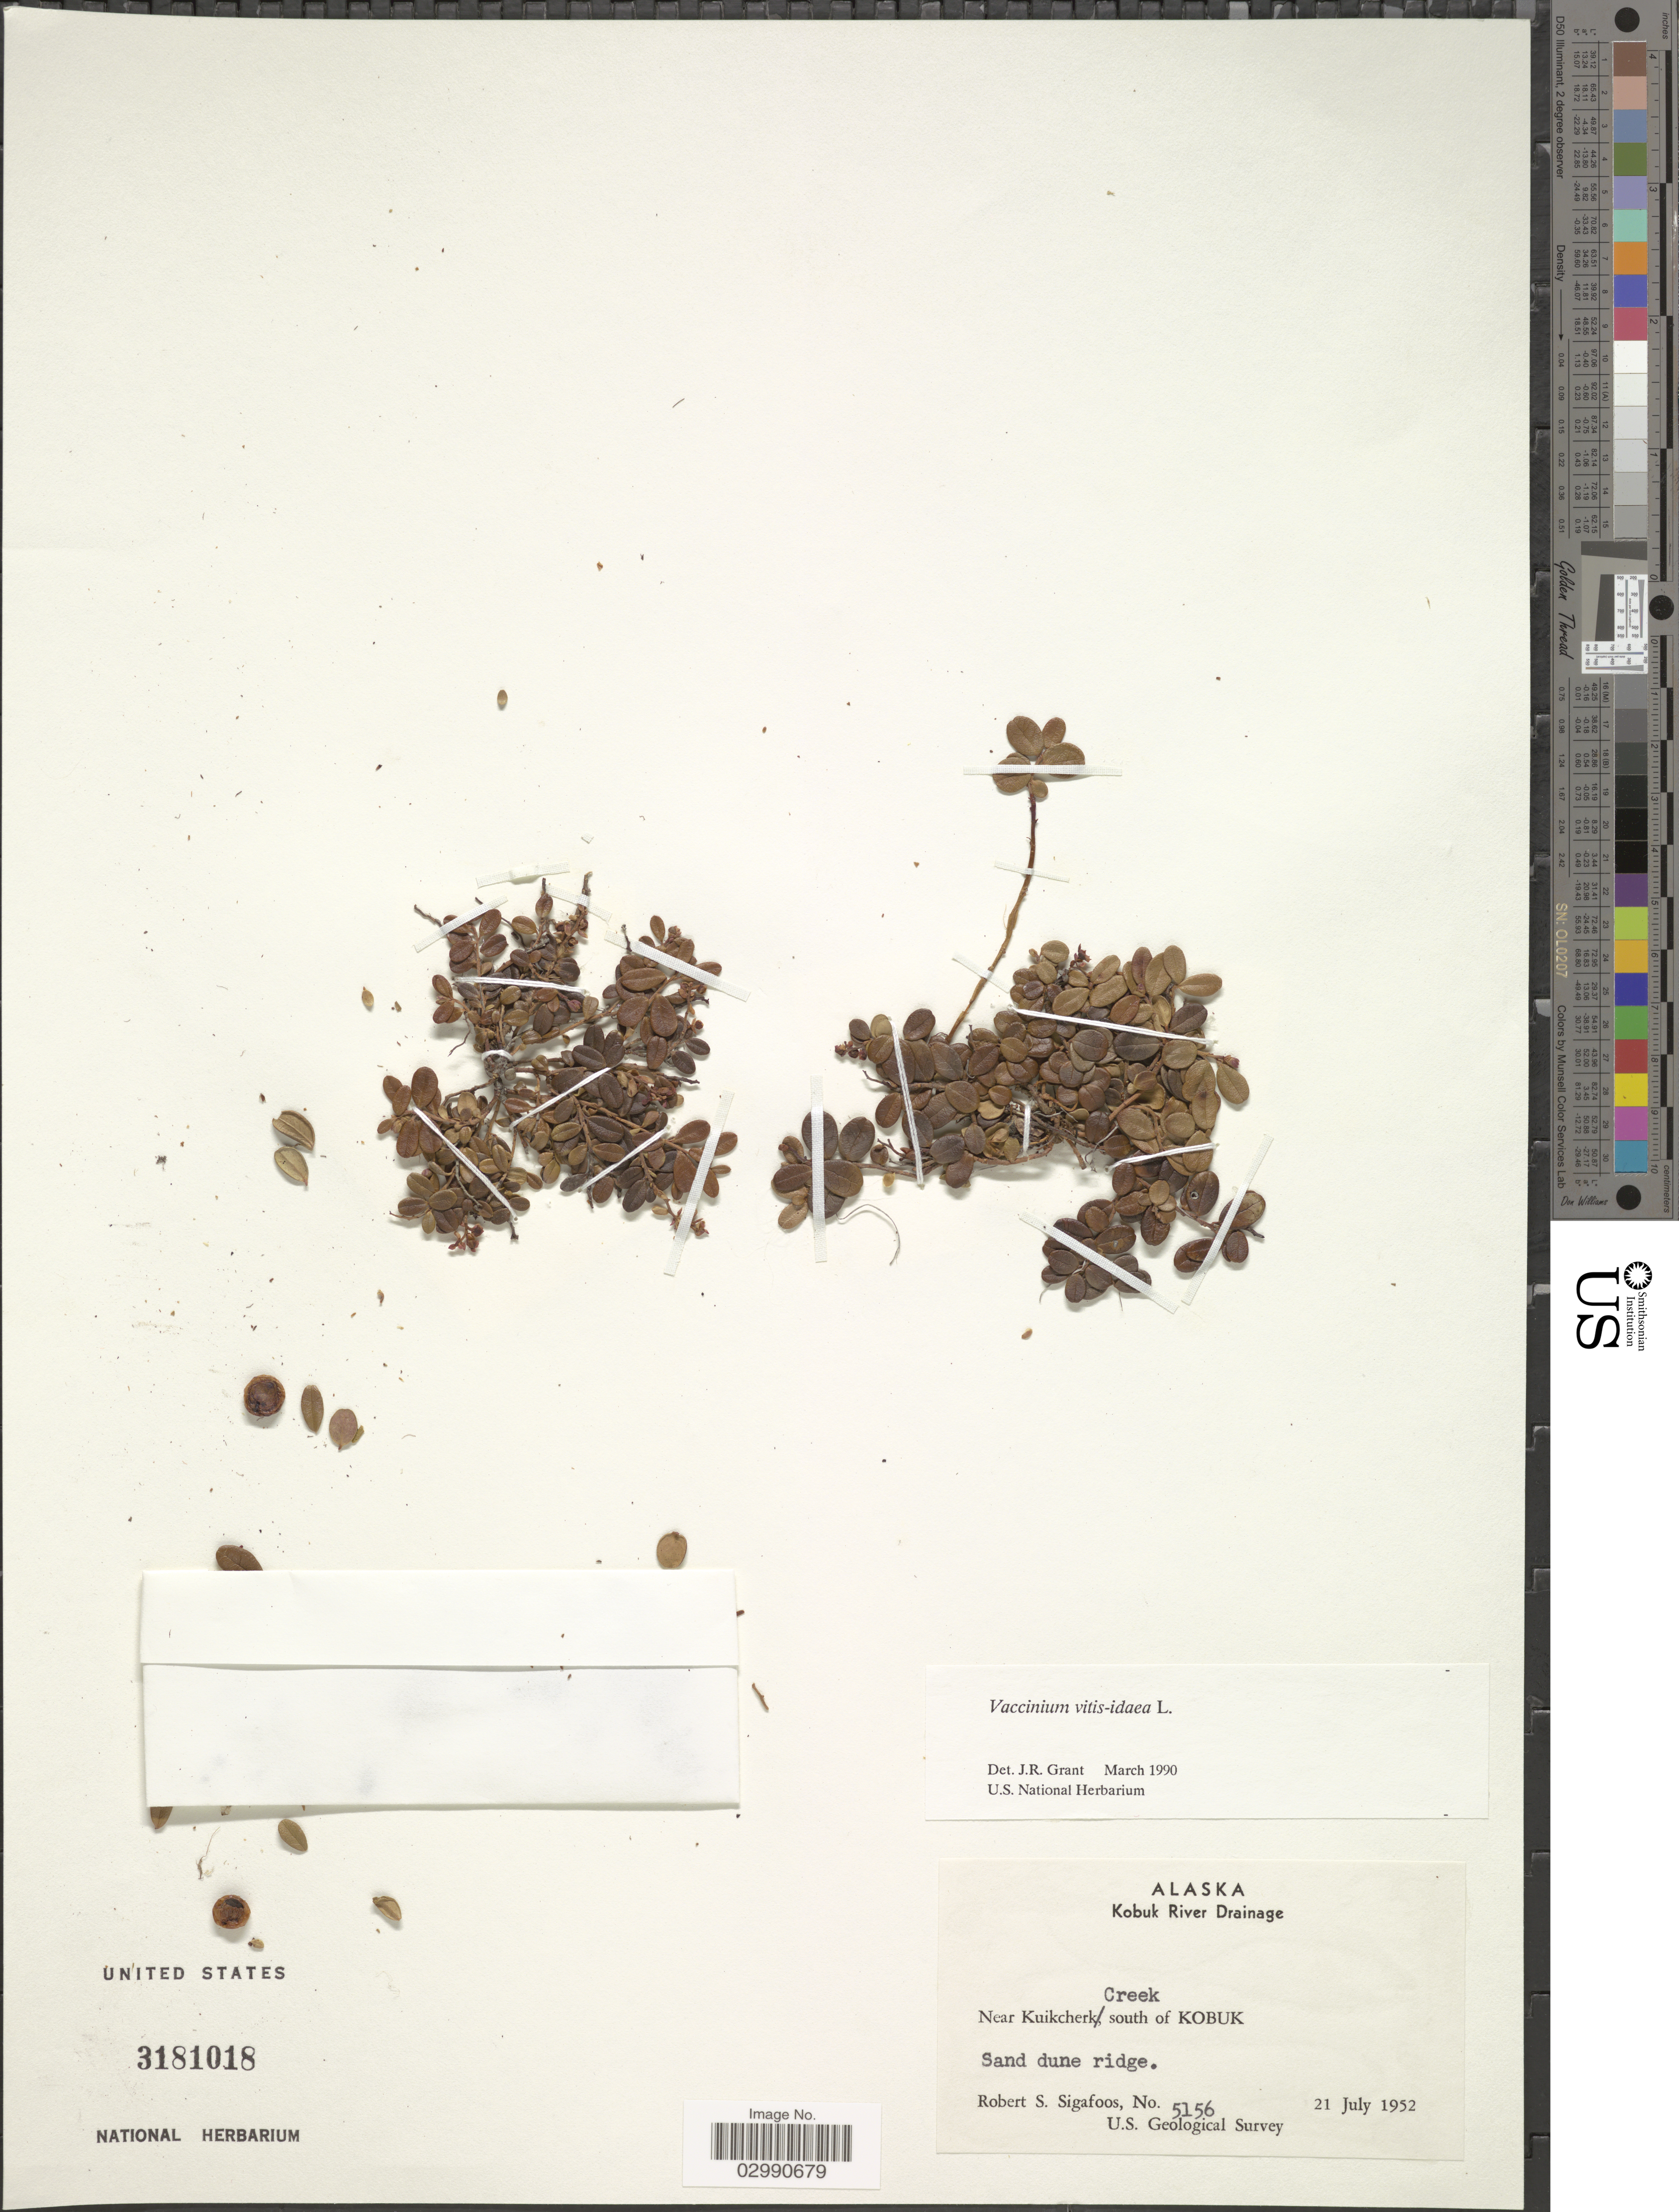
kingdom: Plantae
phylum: Tracheophyta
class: Magnoliopsida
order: Ericales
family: Ericaceae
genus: Vaccinium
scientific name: Vaccinium vitis-idaea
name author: L.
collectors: R. Sigafoos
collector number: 5156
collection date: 1952-07-21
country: United States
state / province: Alaska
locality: Kobuk River Drainage, Near Kuikcherk Creek, south of Kobuk.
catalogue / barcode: US 3181018